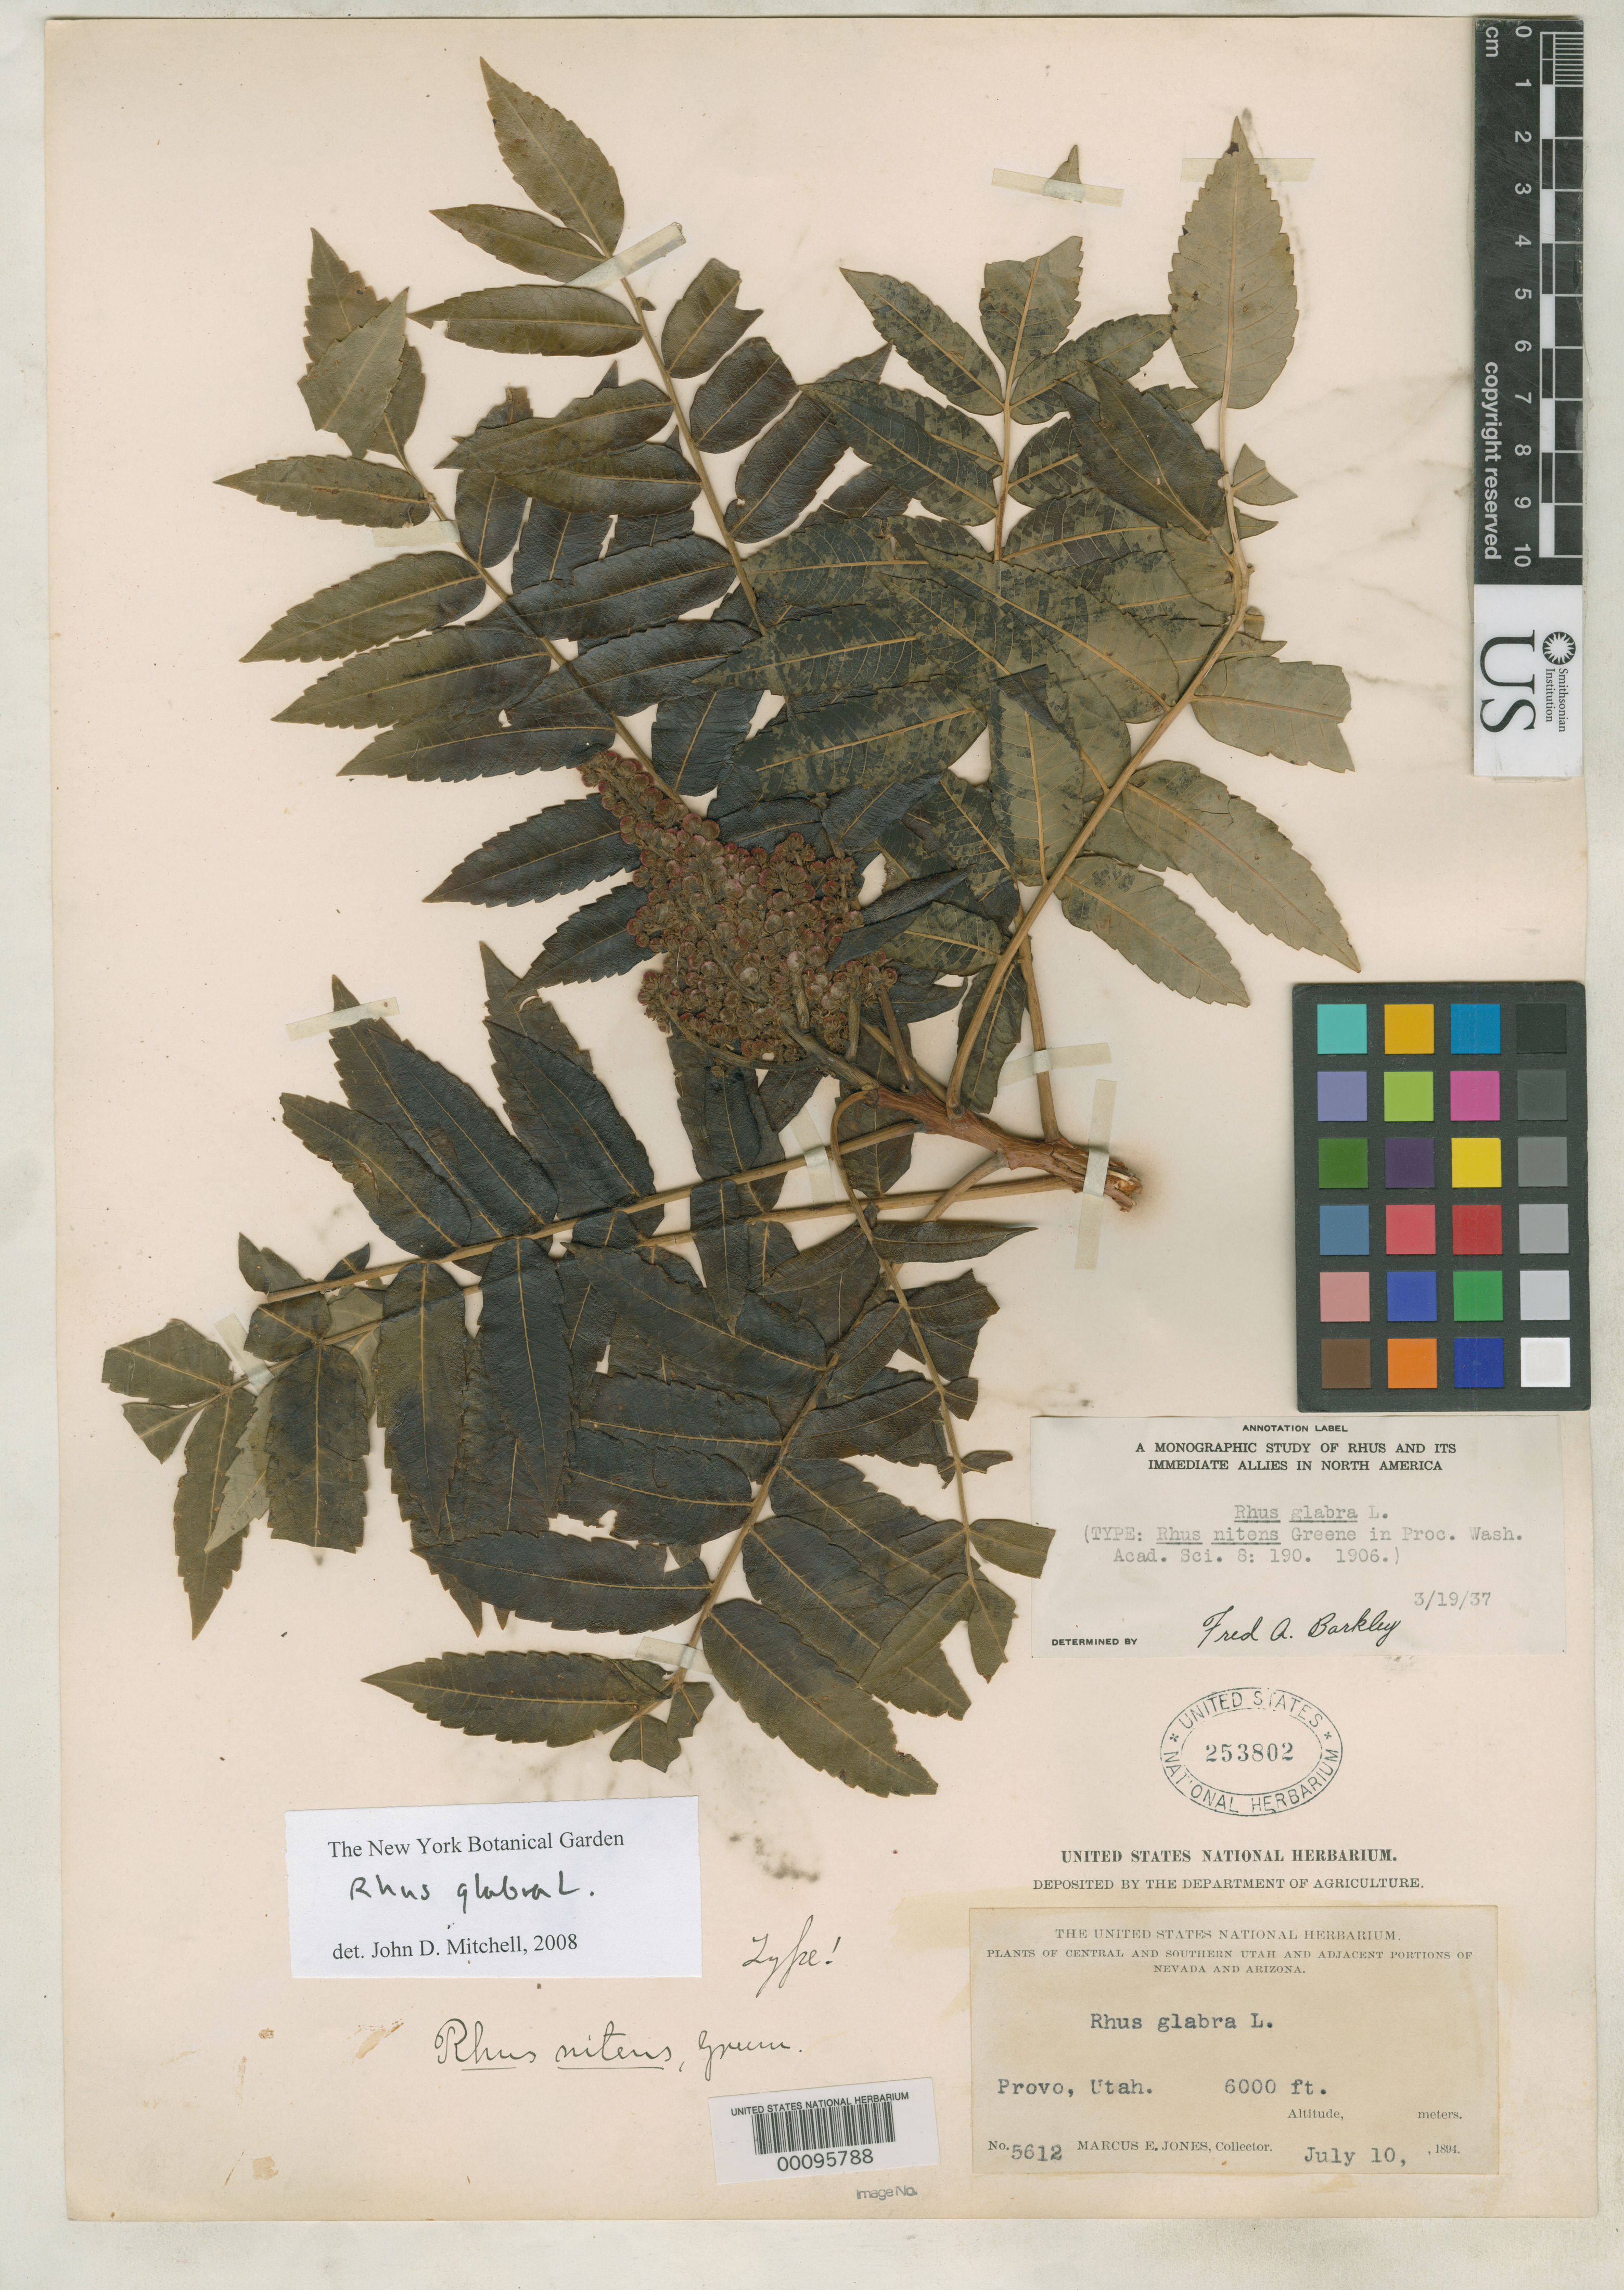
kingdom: Plantae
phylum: Tracheophyta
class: Magnoliopsida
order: Sapindales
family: Anacardiaceae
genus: Rhus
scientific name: Rhus nitens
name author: Greene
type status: Holotype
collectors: M. E. Jones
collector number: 5612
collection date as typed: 10 Jul 1894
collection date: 1894-07-10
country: United States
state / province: Utah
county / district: Utah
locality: Near Provo.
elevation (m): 1829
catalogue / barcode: US 253802